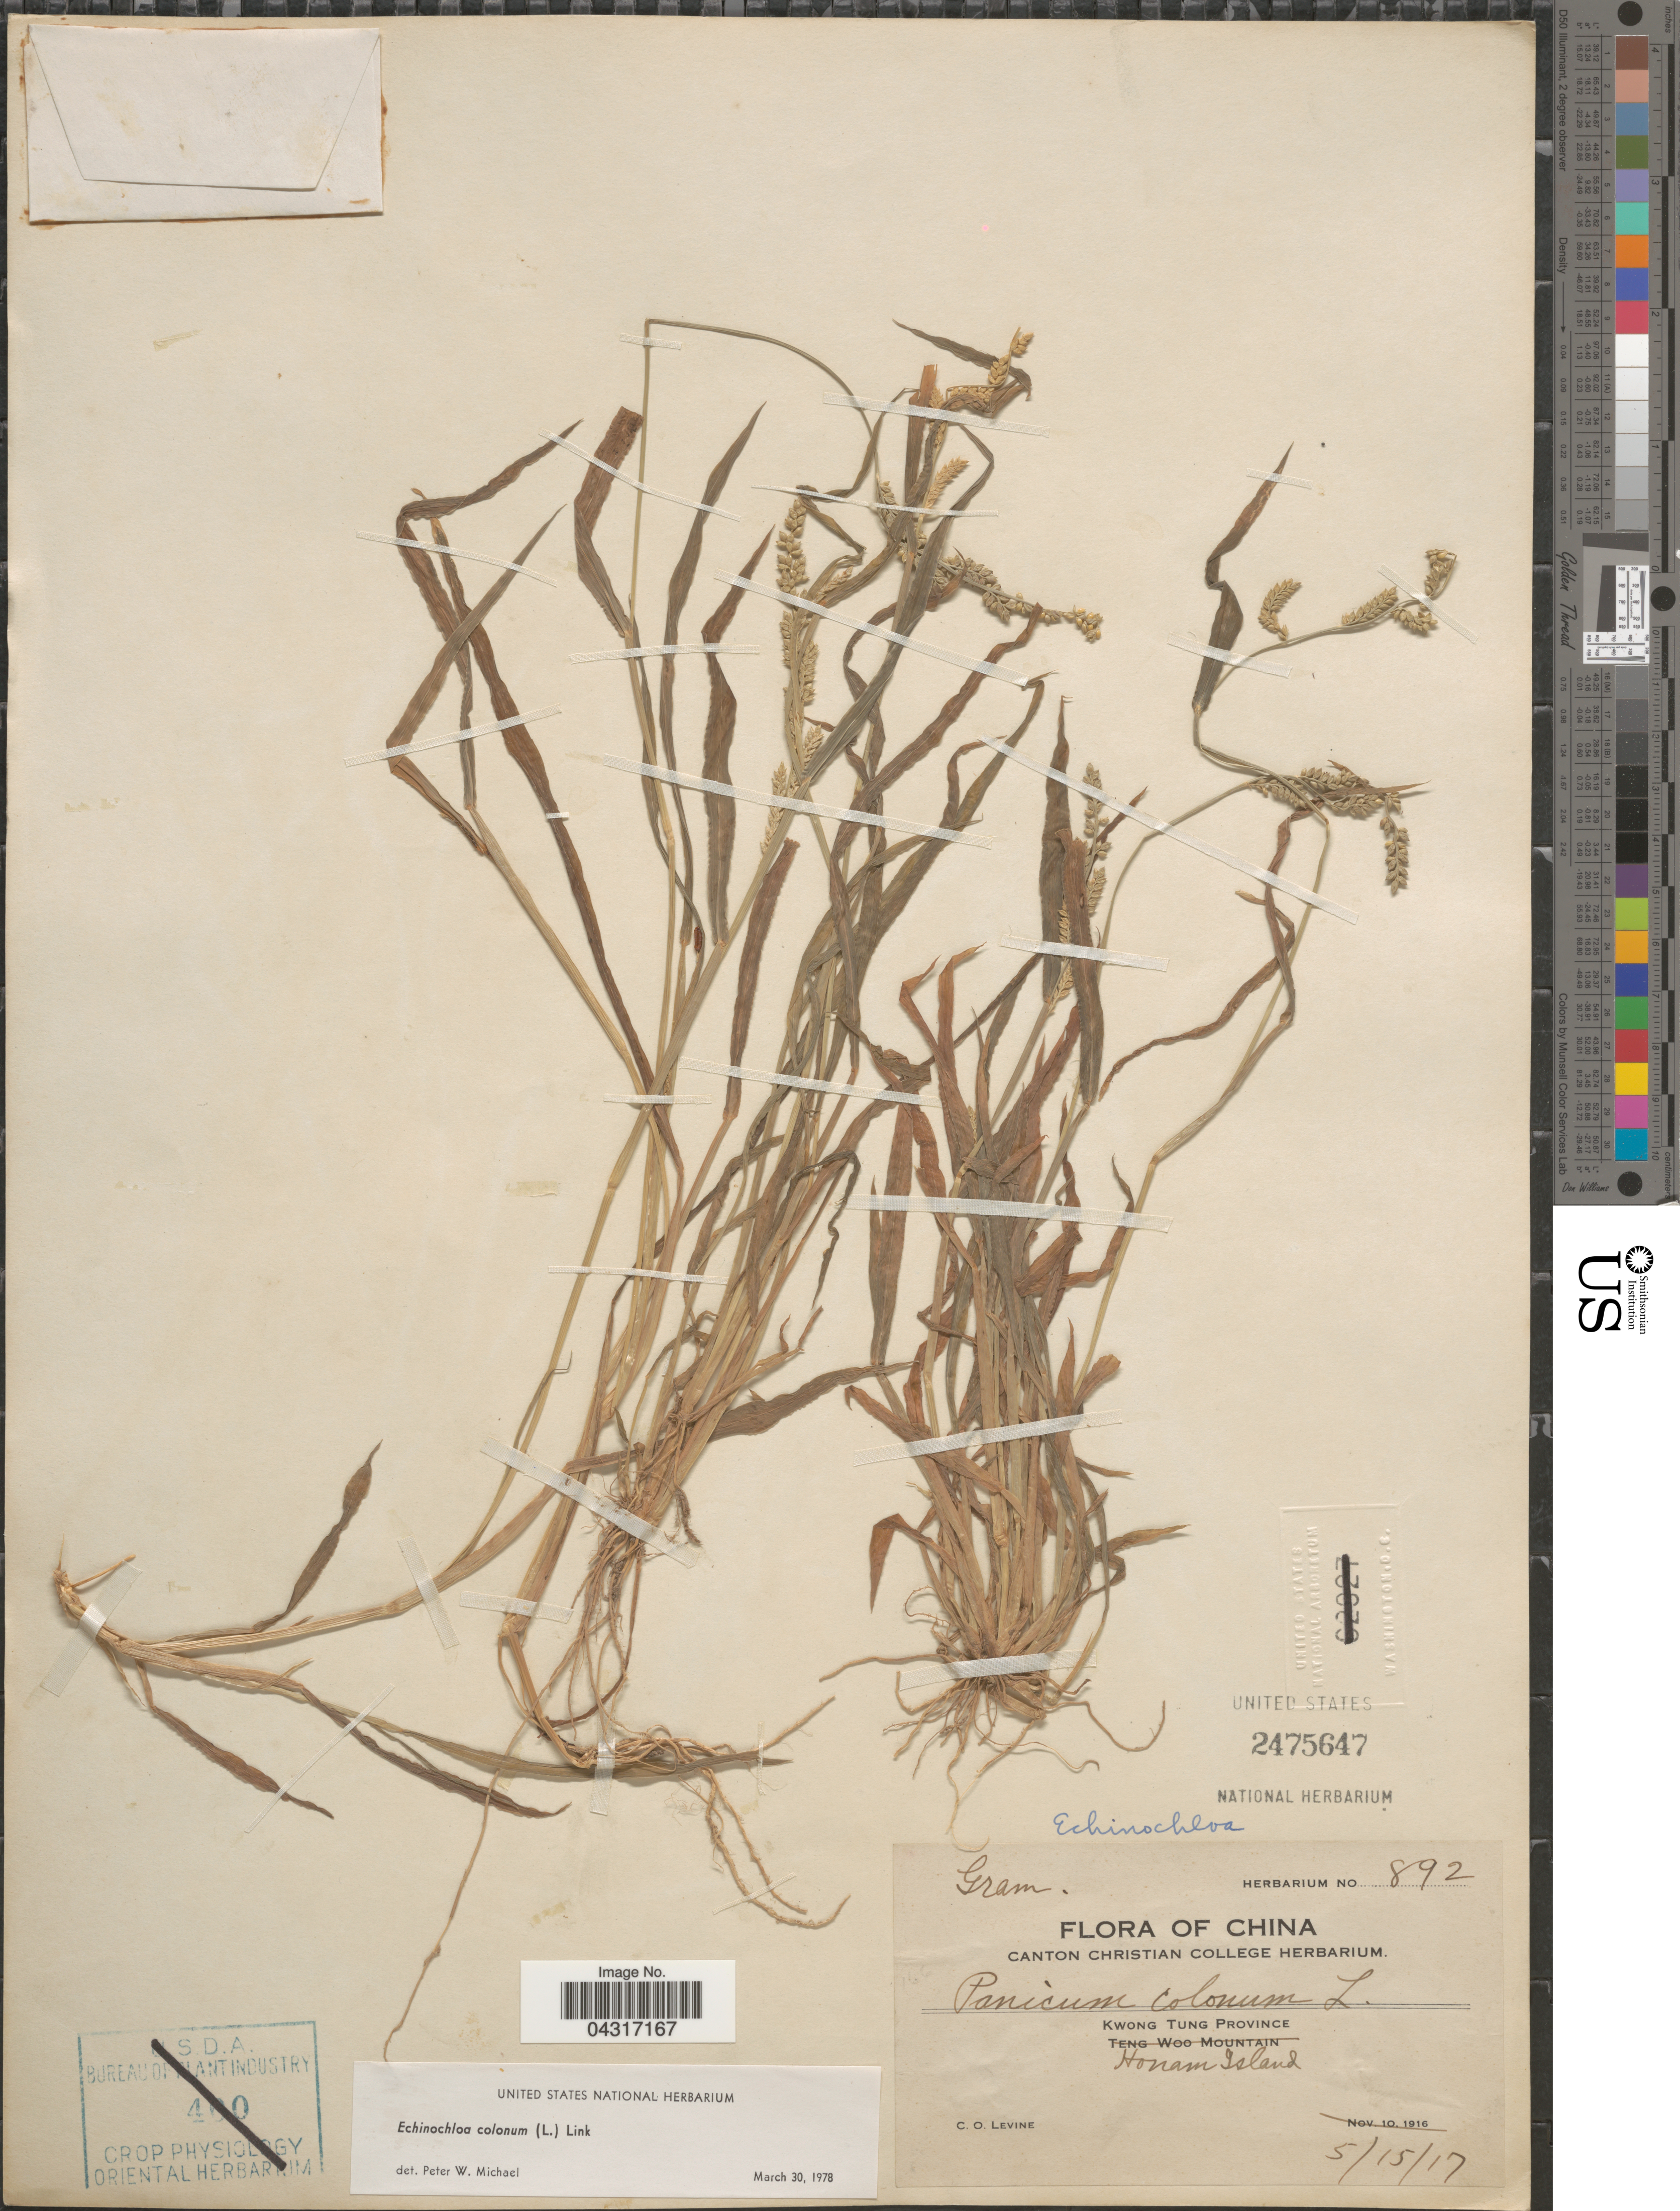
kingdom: Plantae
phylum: Tracheophyta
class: Liliopsida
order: Poales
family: Poaceae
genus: Echinochloa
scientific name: Echinochloa colona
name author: (L.) Link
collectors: C. O. Levine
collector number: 892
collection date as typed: Transcribed d/m/y: 15/5/17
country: China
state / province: Guangdong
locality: Kwong Tung Province. Honam Island.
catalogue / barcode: US 2475647